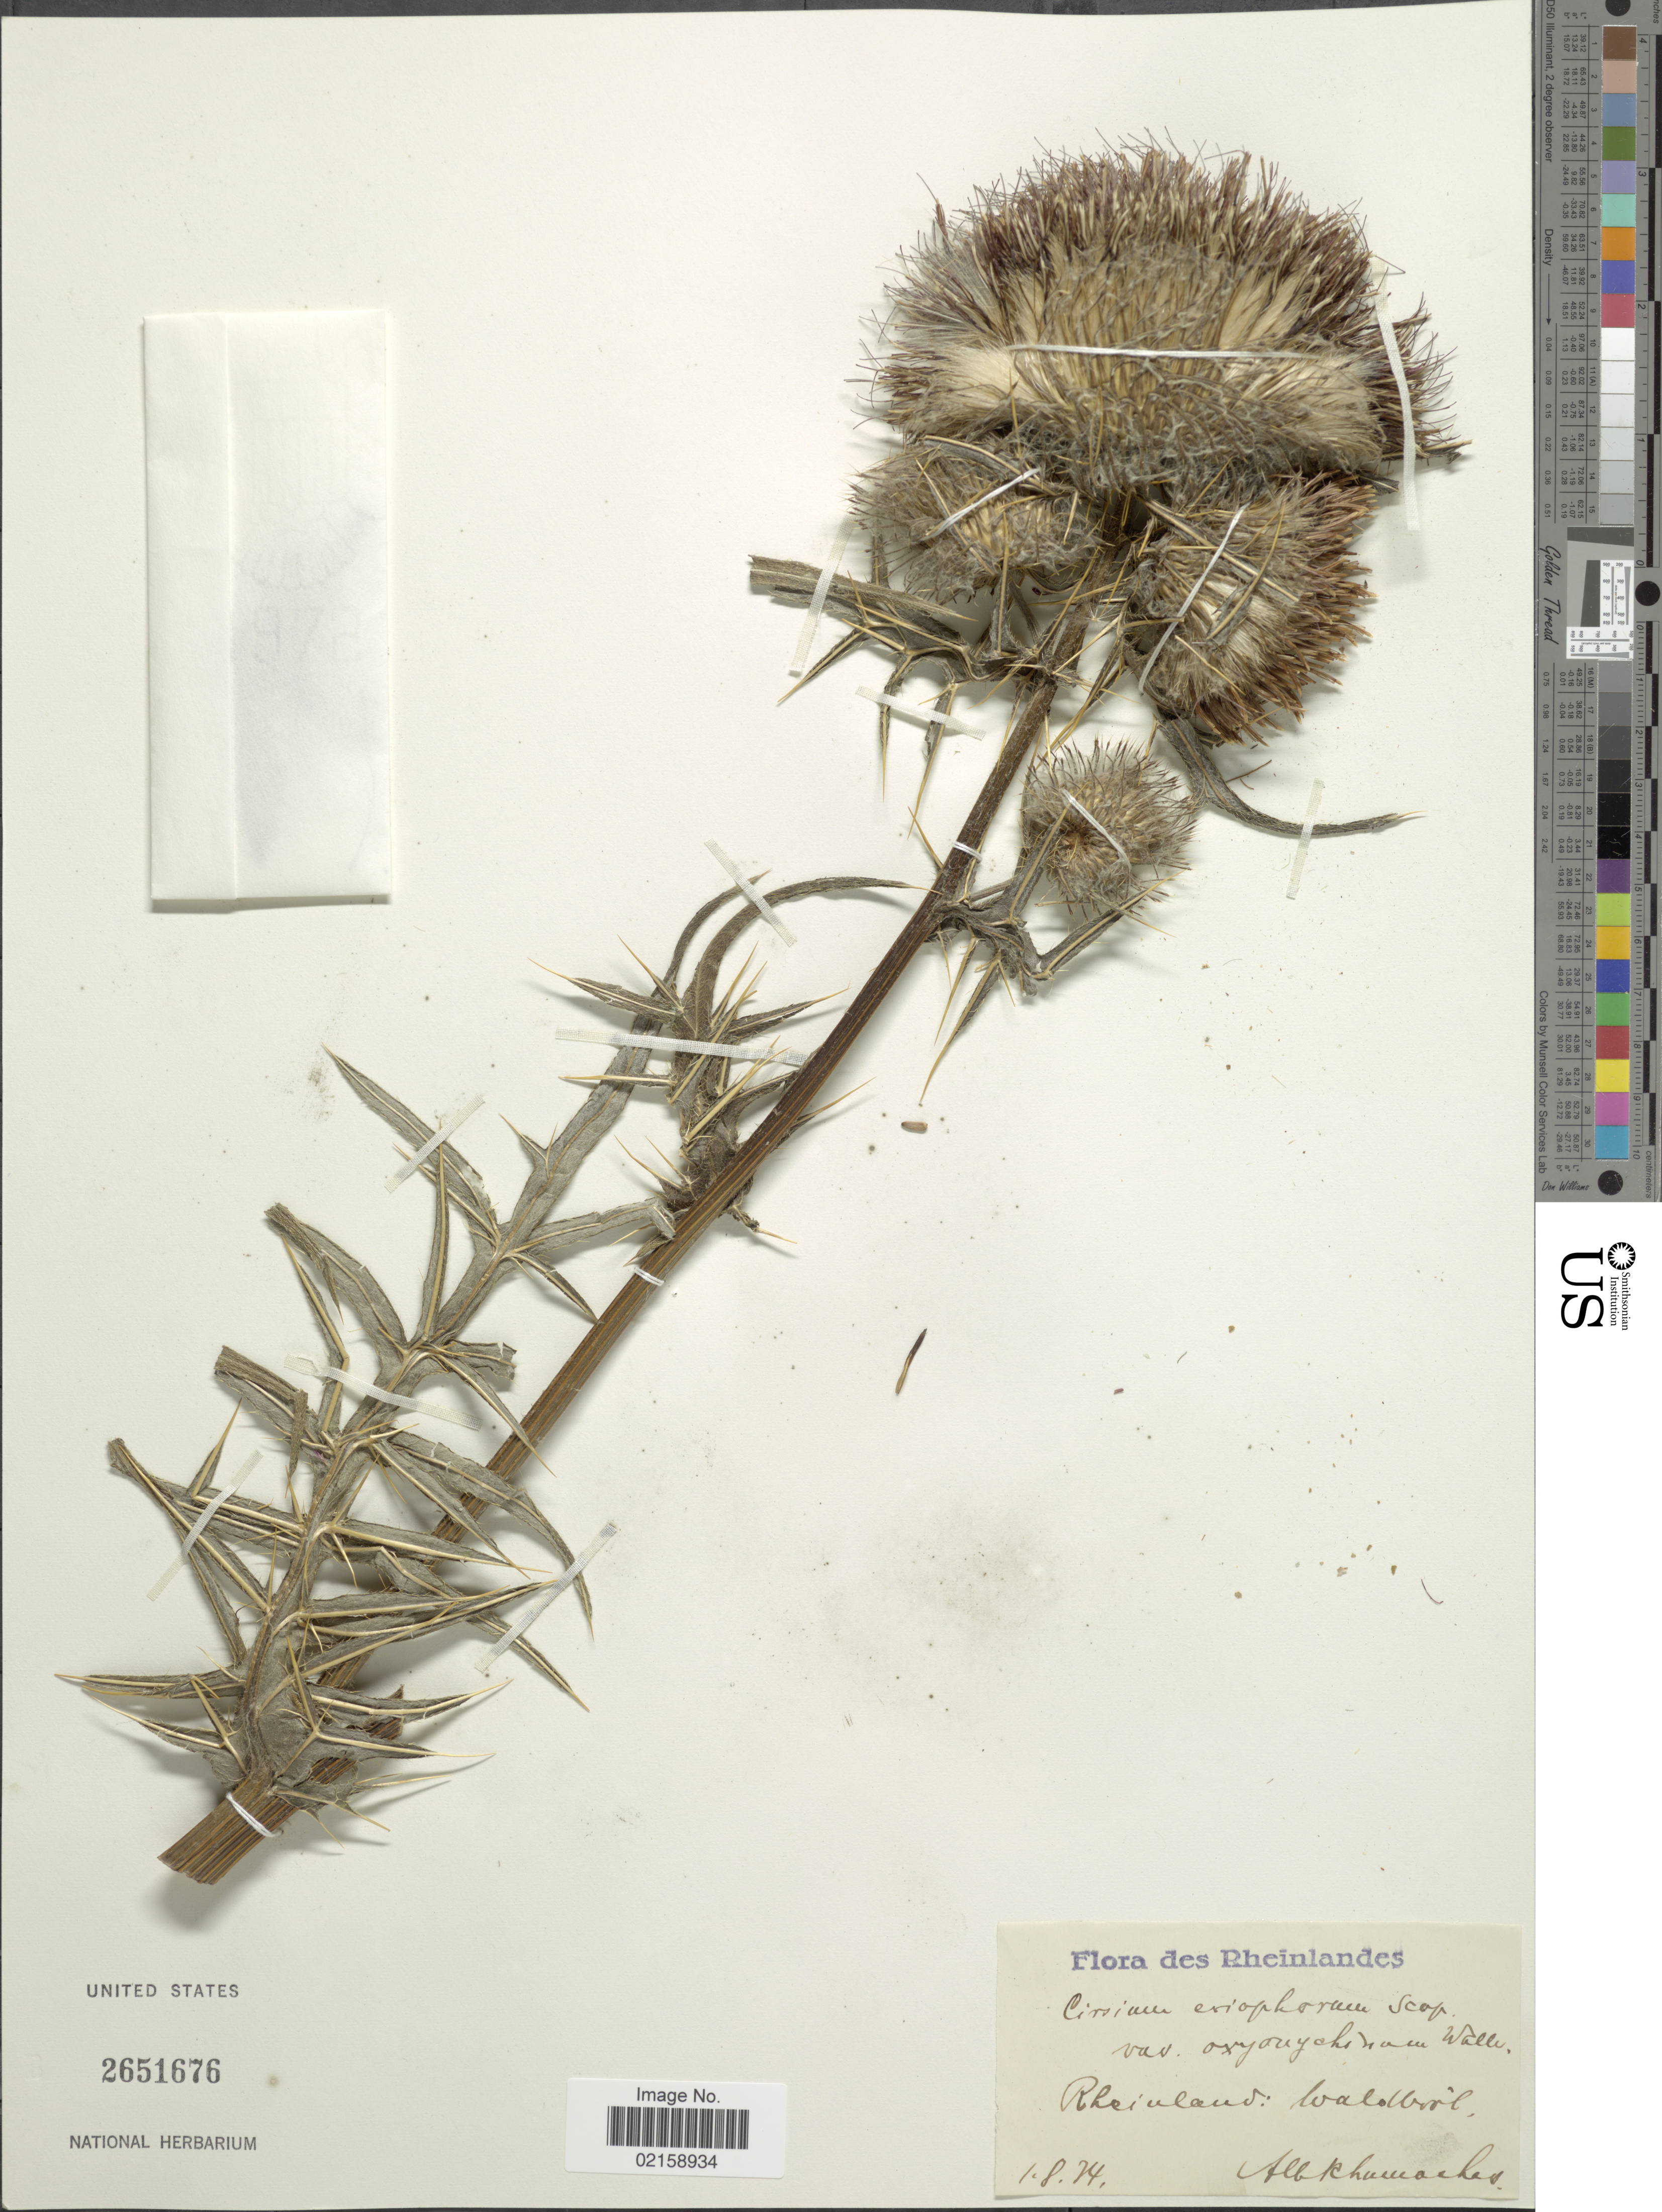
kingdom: Plantae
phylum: Tracheophyta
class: Magnoliopsida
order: Asterales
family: Asteraceae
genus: Cirsium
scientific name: Cirsium eriophorum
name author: (L.) Scop.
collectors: A. Khumarhas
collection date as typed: Transcribed d/m/y: 1/8/24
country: Germany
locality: Rheinland: Waldbröl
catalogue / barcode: US 2651676